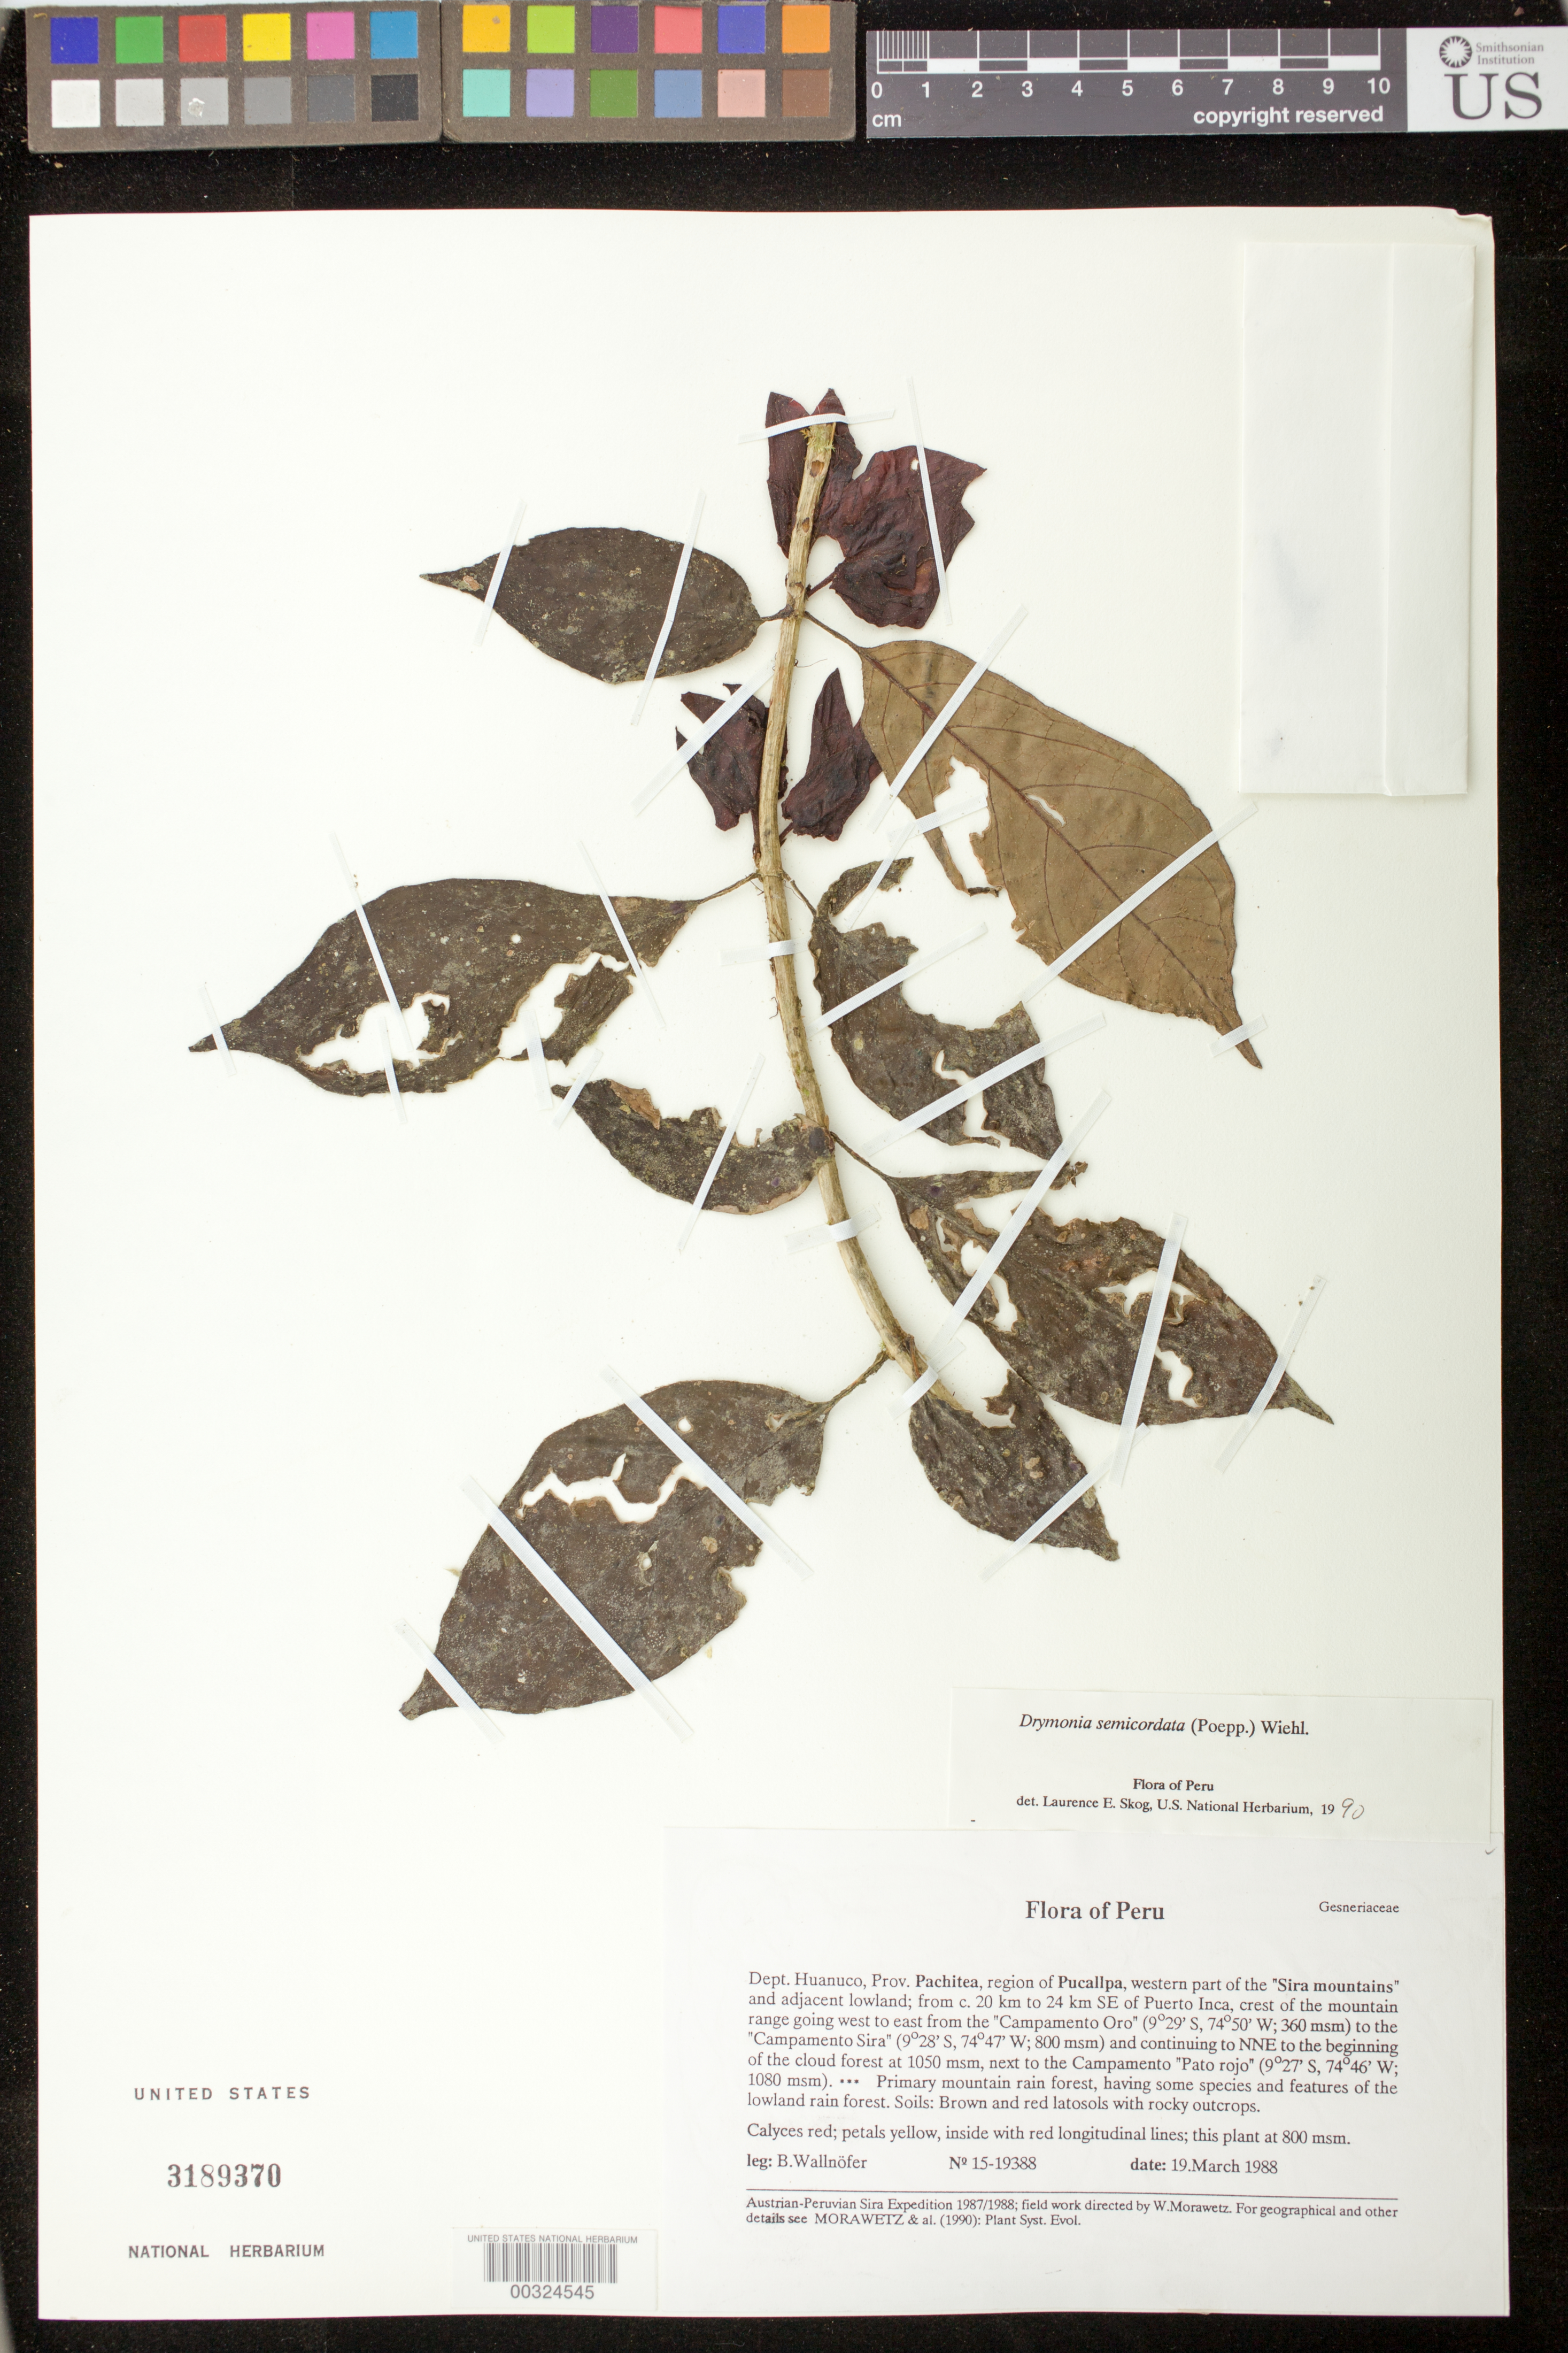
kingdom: Plantae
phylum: Tracheophyta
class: Magnoliopsida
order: Lamiales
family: Gesneriaceae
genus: Drymonia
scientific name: Drymonia semicordata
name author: (Poepp.) Wiehler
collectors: B. Wallnöfer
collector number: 15- 19388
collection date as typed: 19 Mar 1988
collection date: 1988-03-19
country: Peru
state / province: Huánuco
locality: Prov. Pachitea; region of Pucallpa, western part of "Sira Mountains" and adjacent lowland, …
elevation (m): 800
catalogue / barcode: US 3189370